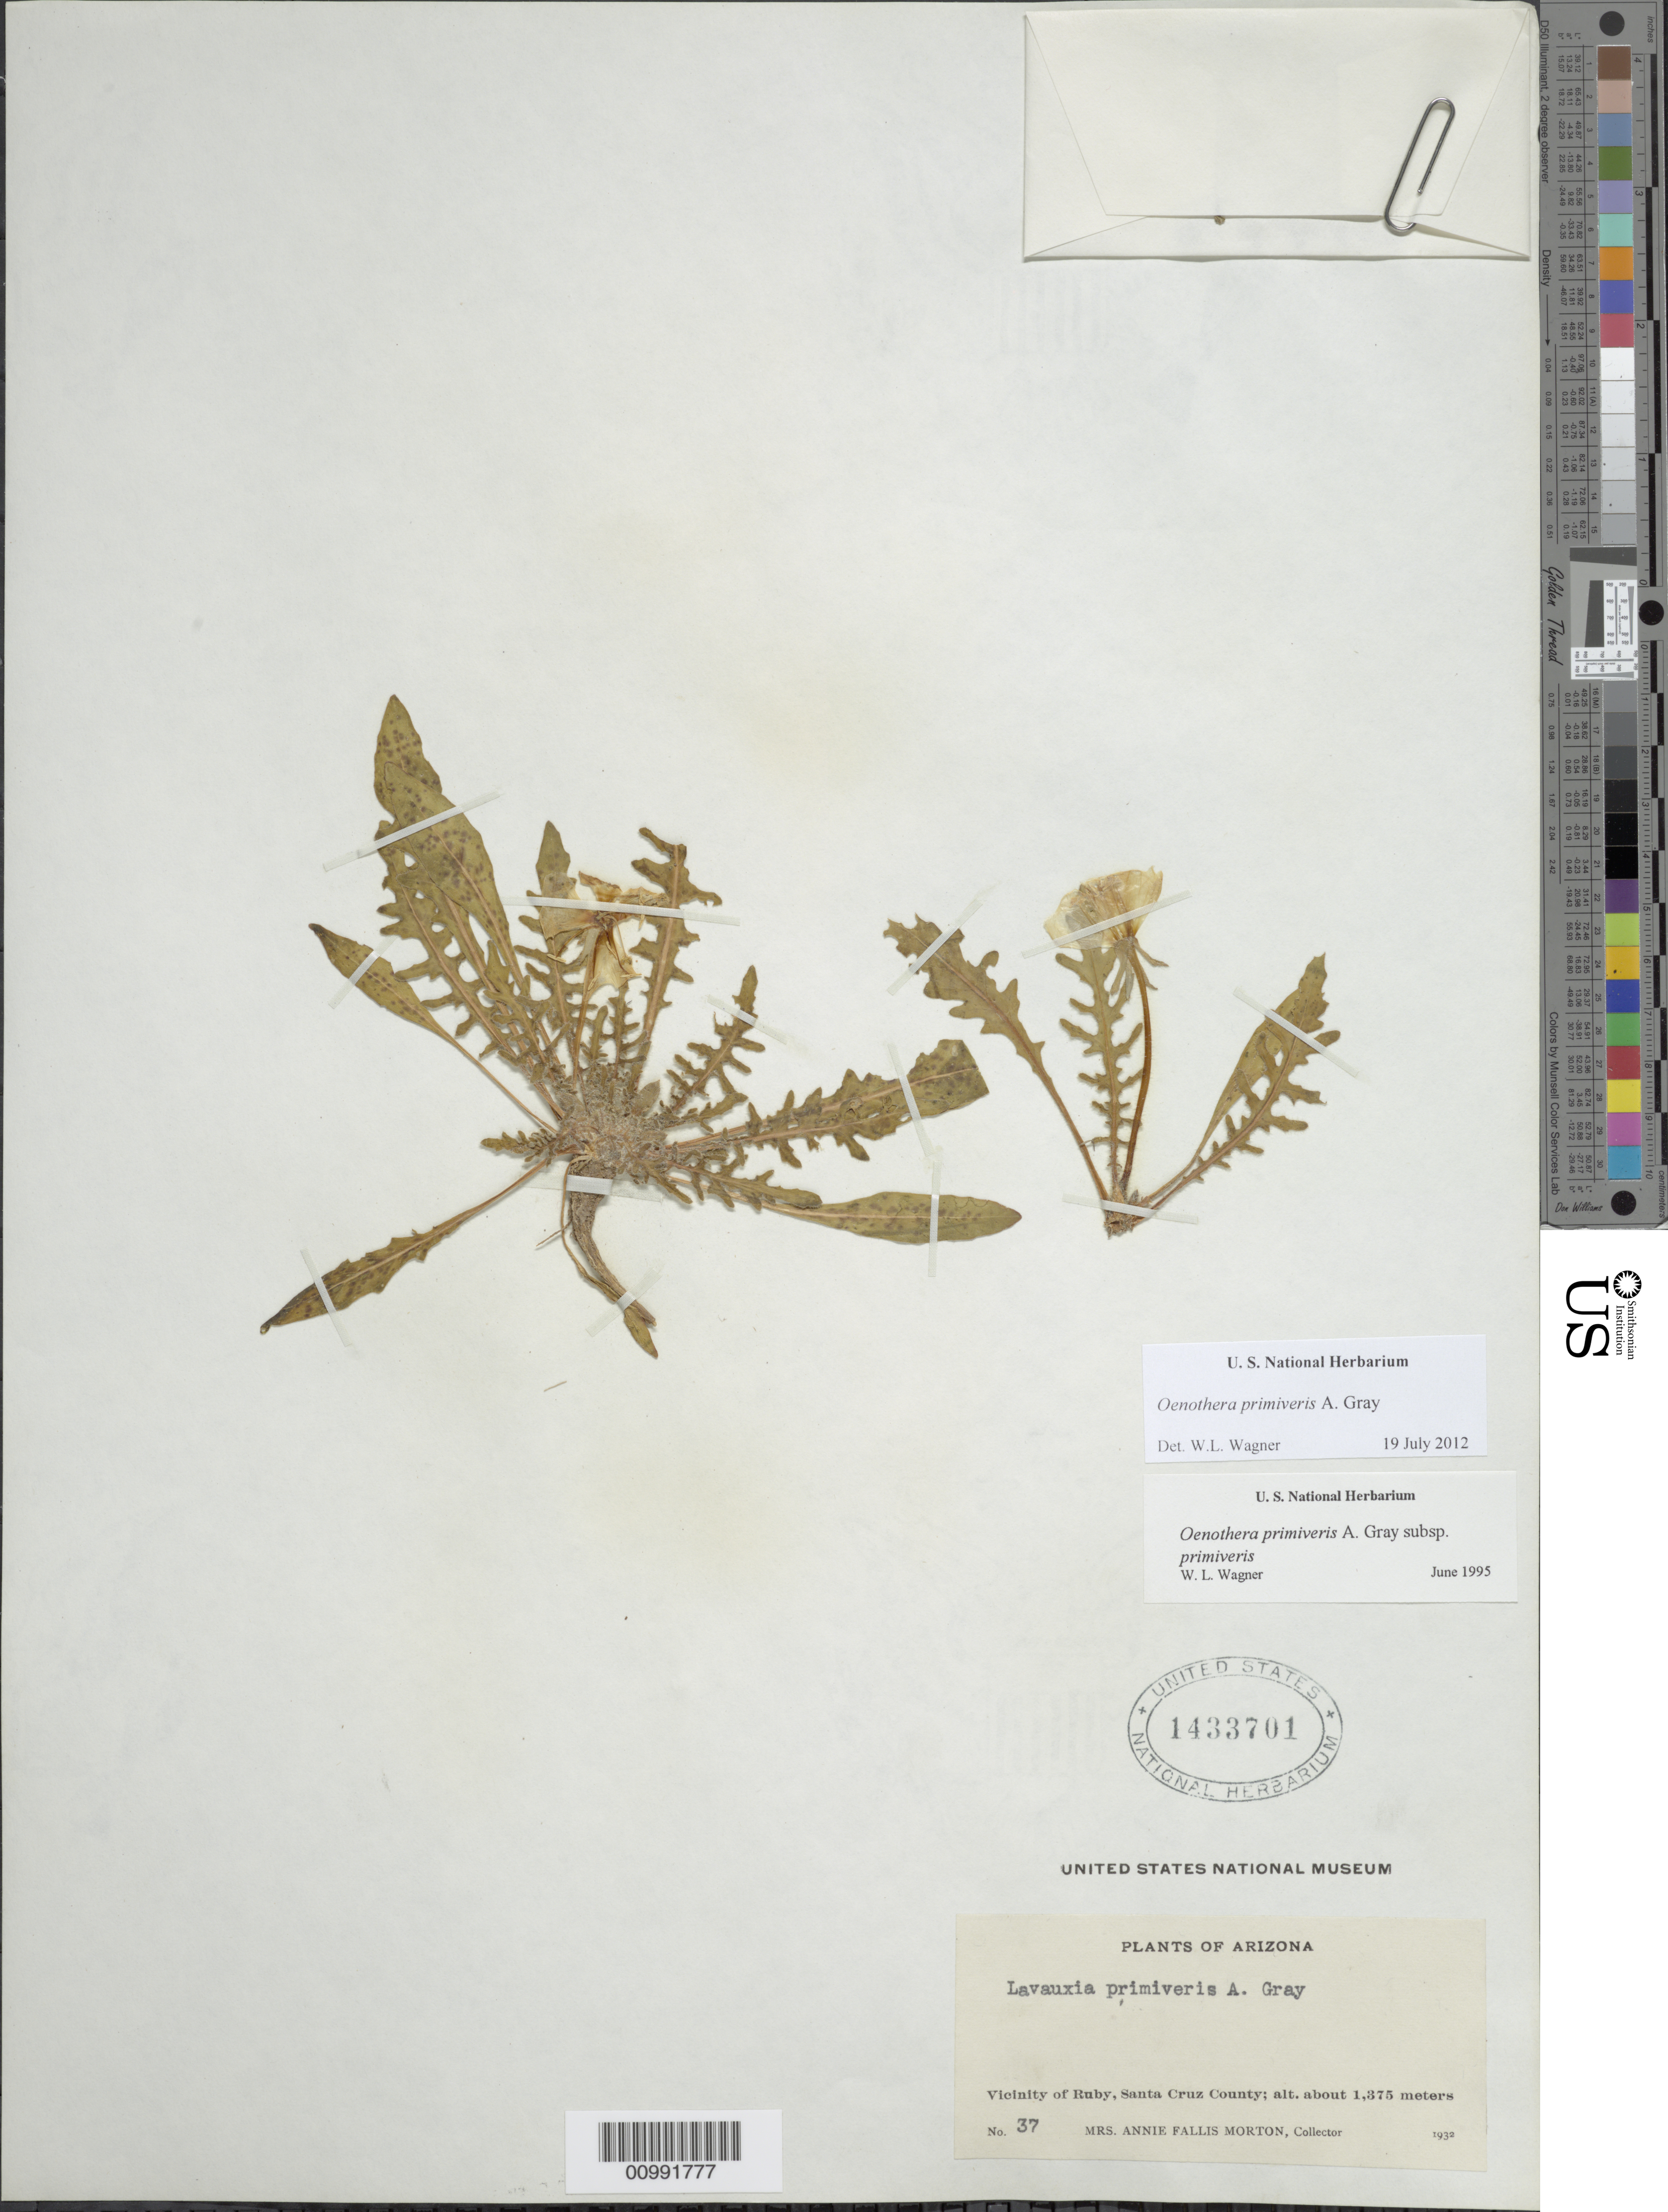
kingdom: Plantae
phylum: Tracheophyta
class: Magnoliopsida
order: Myrtales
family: Onagraceae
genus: Oenothera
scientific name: Oenothera primiveris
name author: A. Gray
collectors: A. F. Morton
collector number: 37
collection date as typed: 1932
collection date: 1932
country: United States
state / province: Arizona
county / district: Santa Cruz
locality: Vicinity of Ruby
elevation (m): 1375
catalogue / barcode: US 1433701